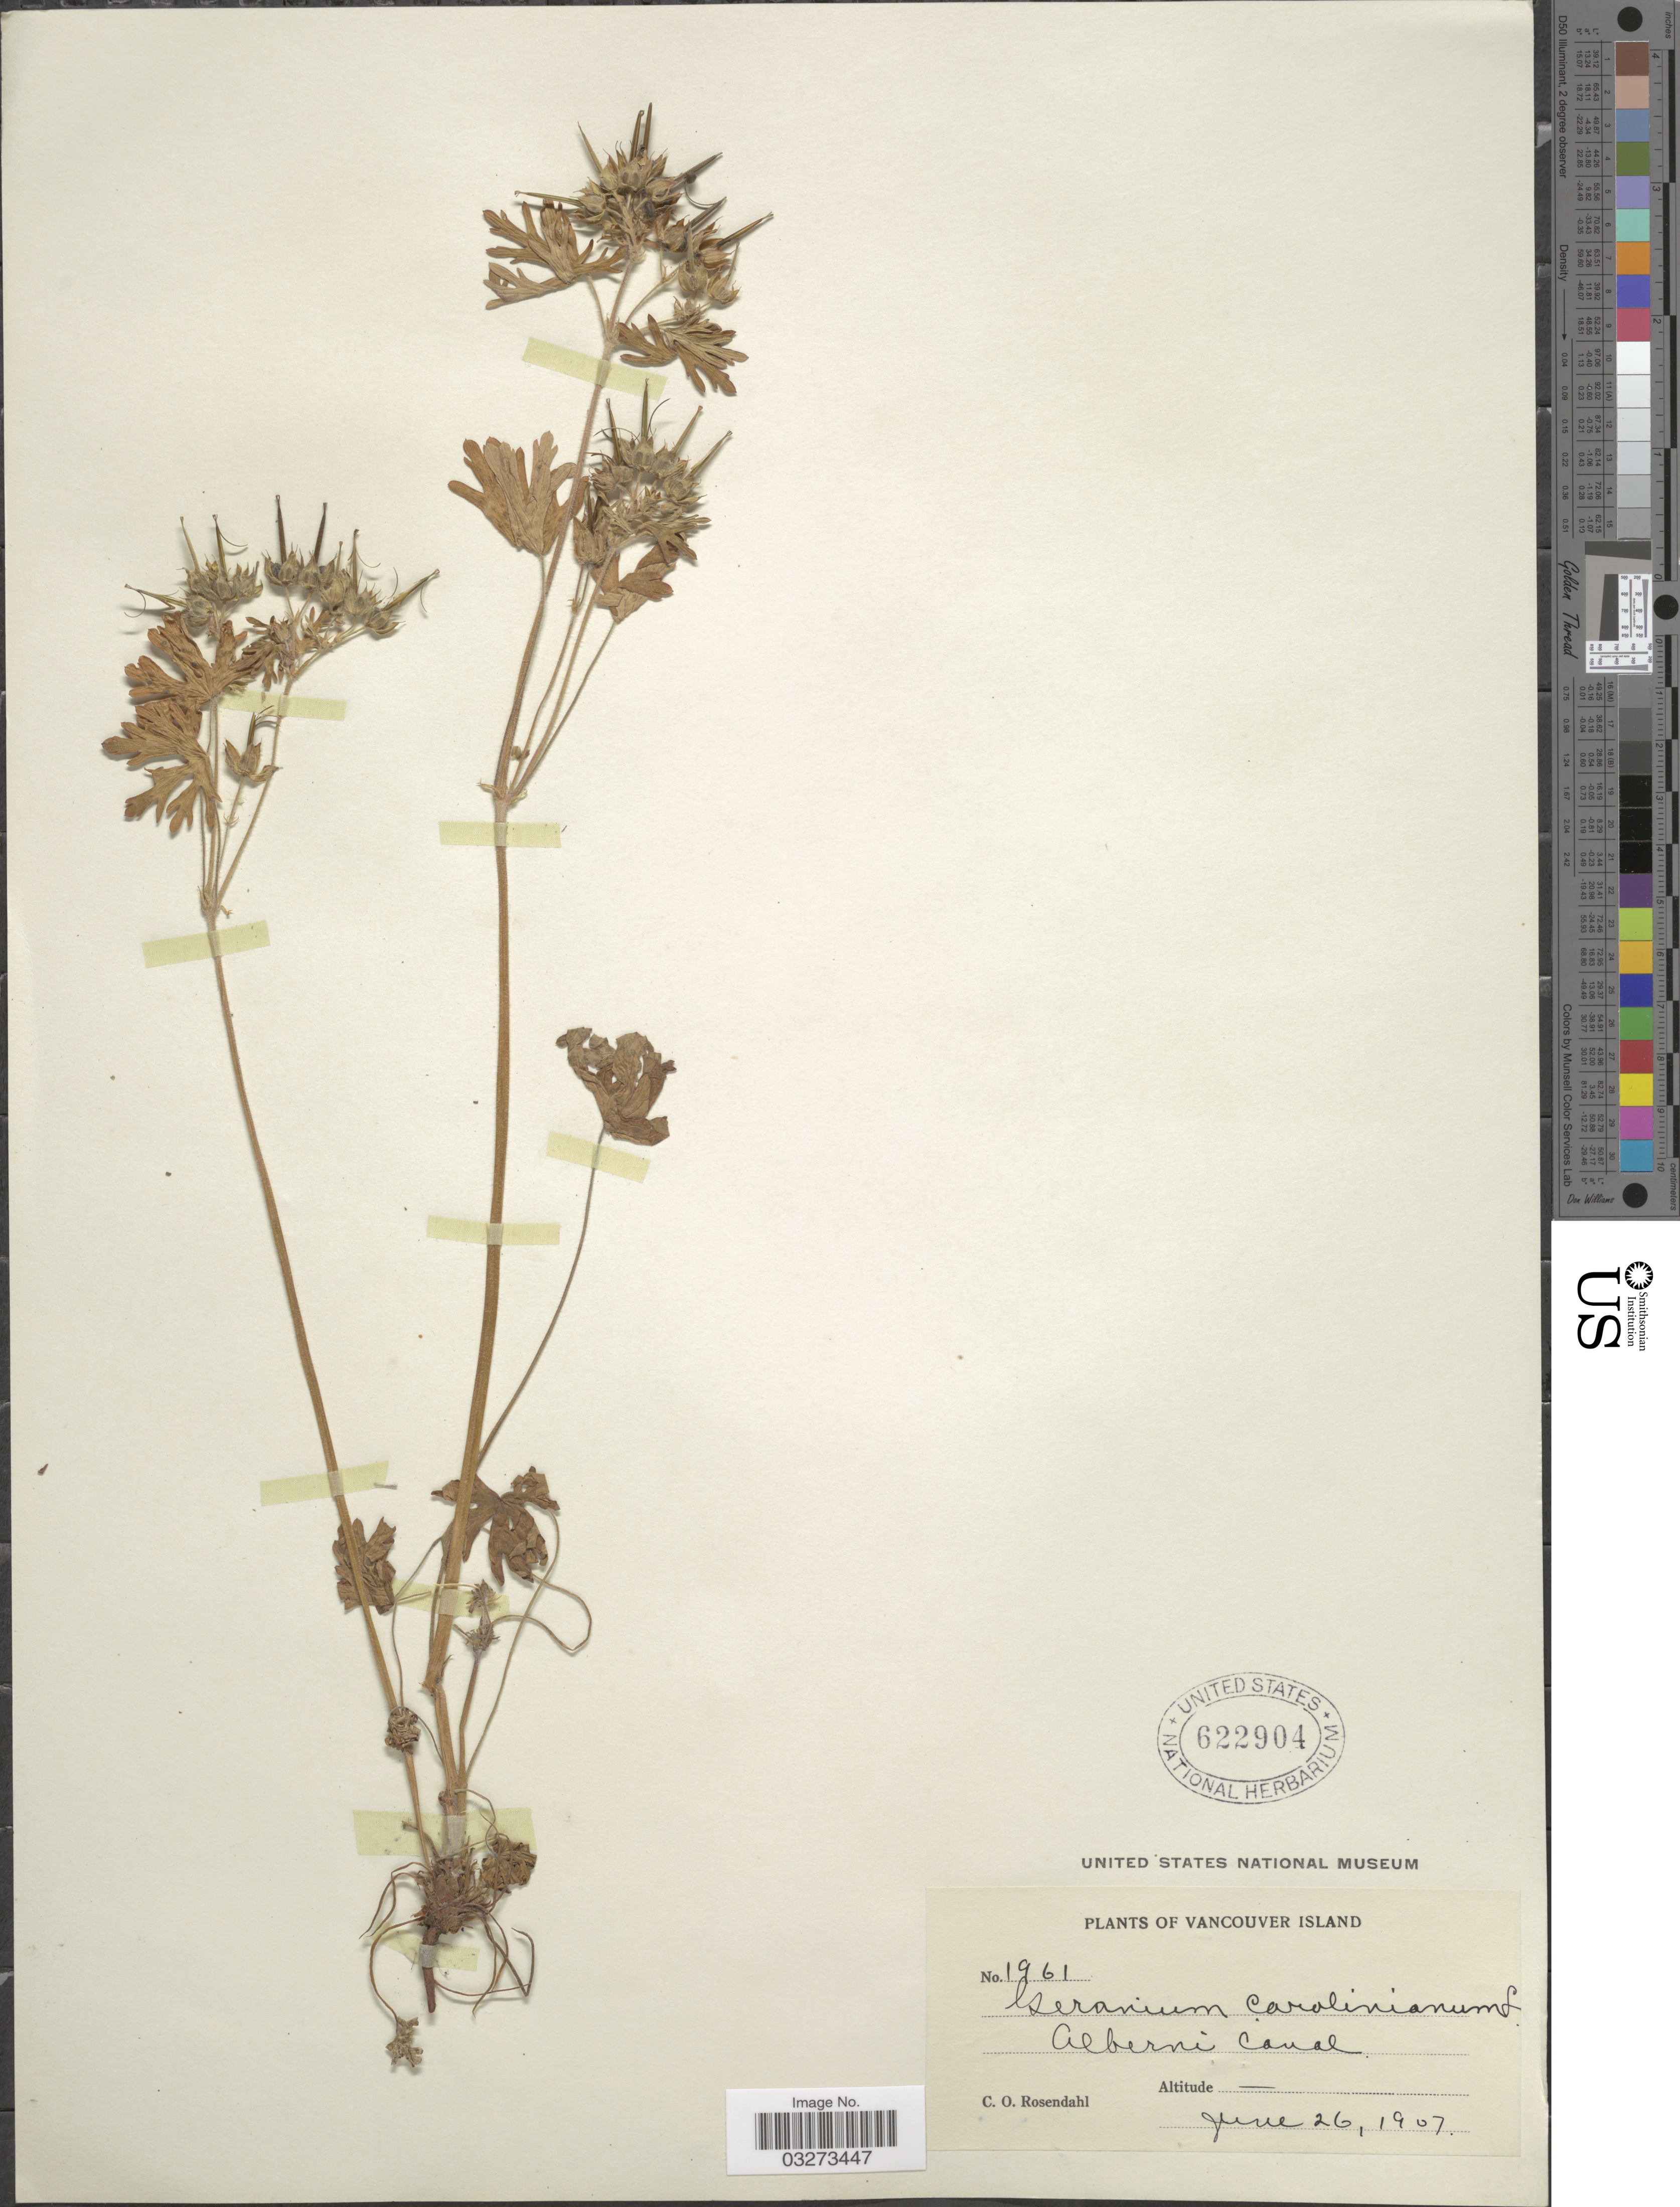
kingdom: Plantae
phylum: Tracheophyta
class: Magnoliopsida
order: Geraniales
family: Geraniaceae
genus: Geranium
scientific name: Geranium carolinianum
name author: L.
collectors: C. O. Rosendahl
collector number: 1961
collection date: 1907-06-26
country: Canada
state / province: British Columbia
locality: Vancouver Island, Alberni Canal.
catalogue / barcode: US 622904